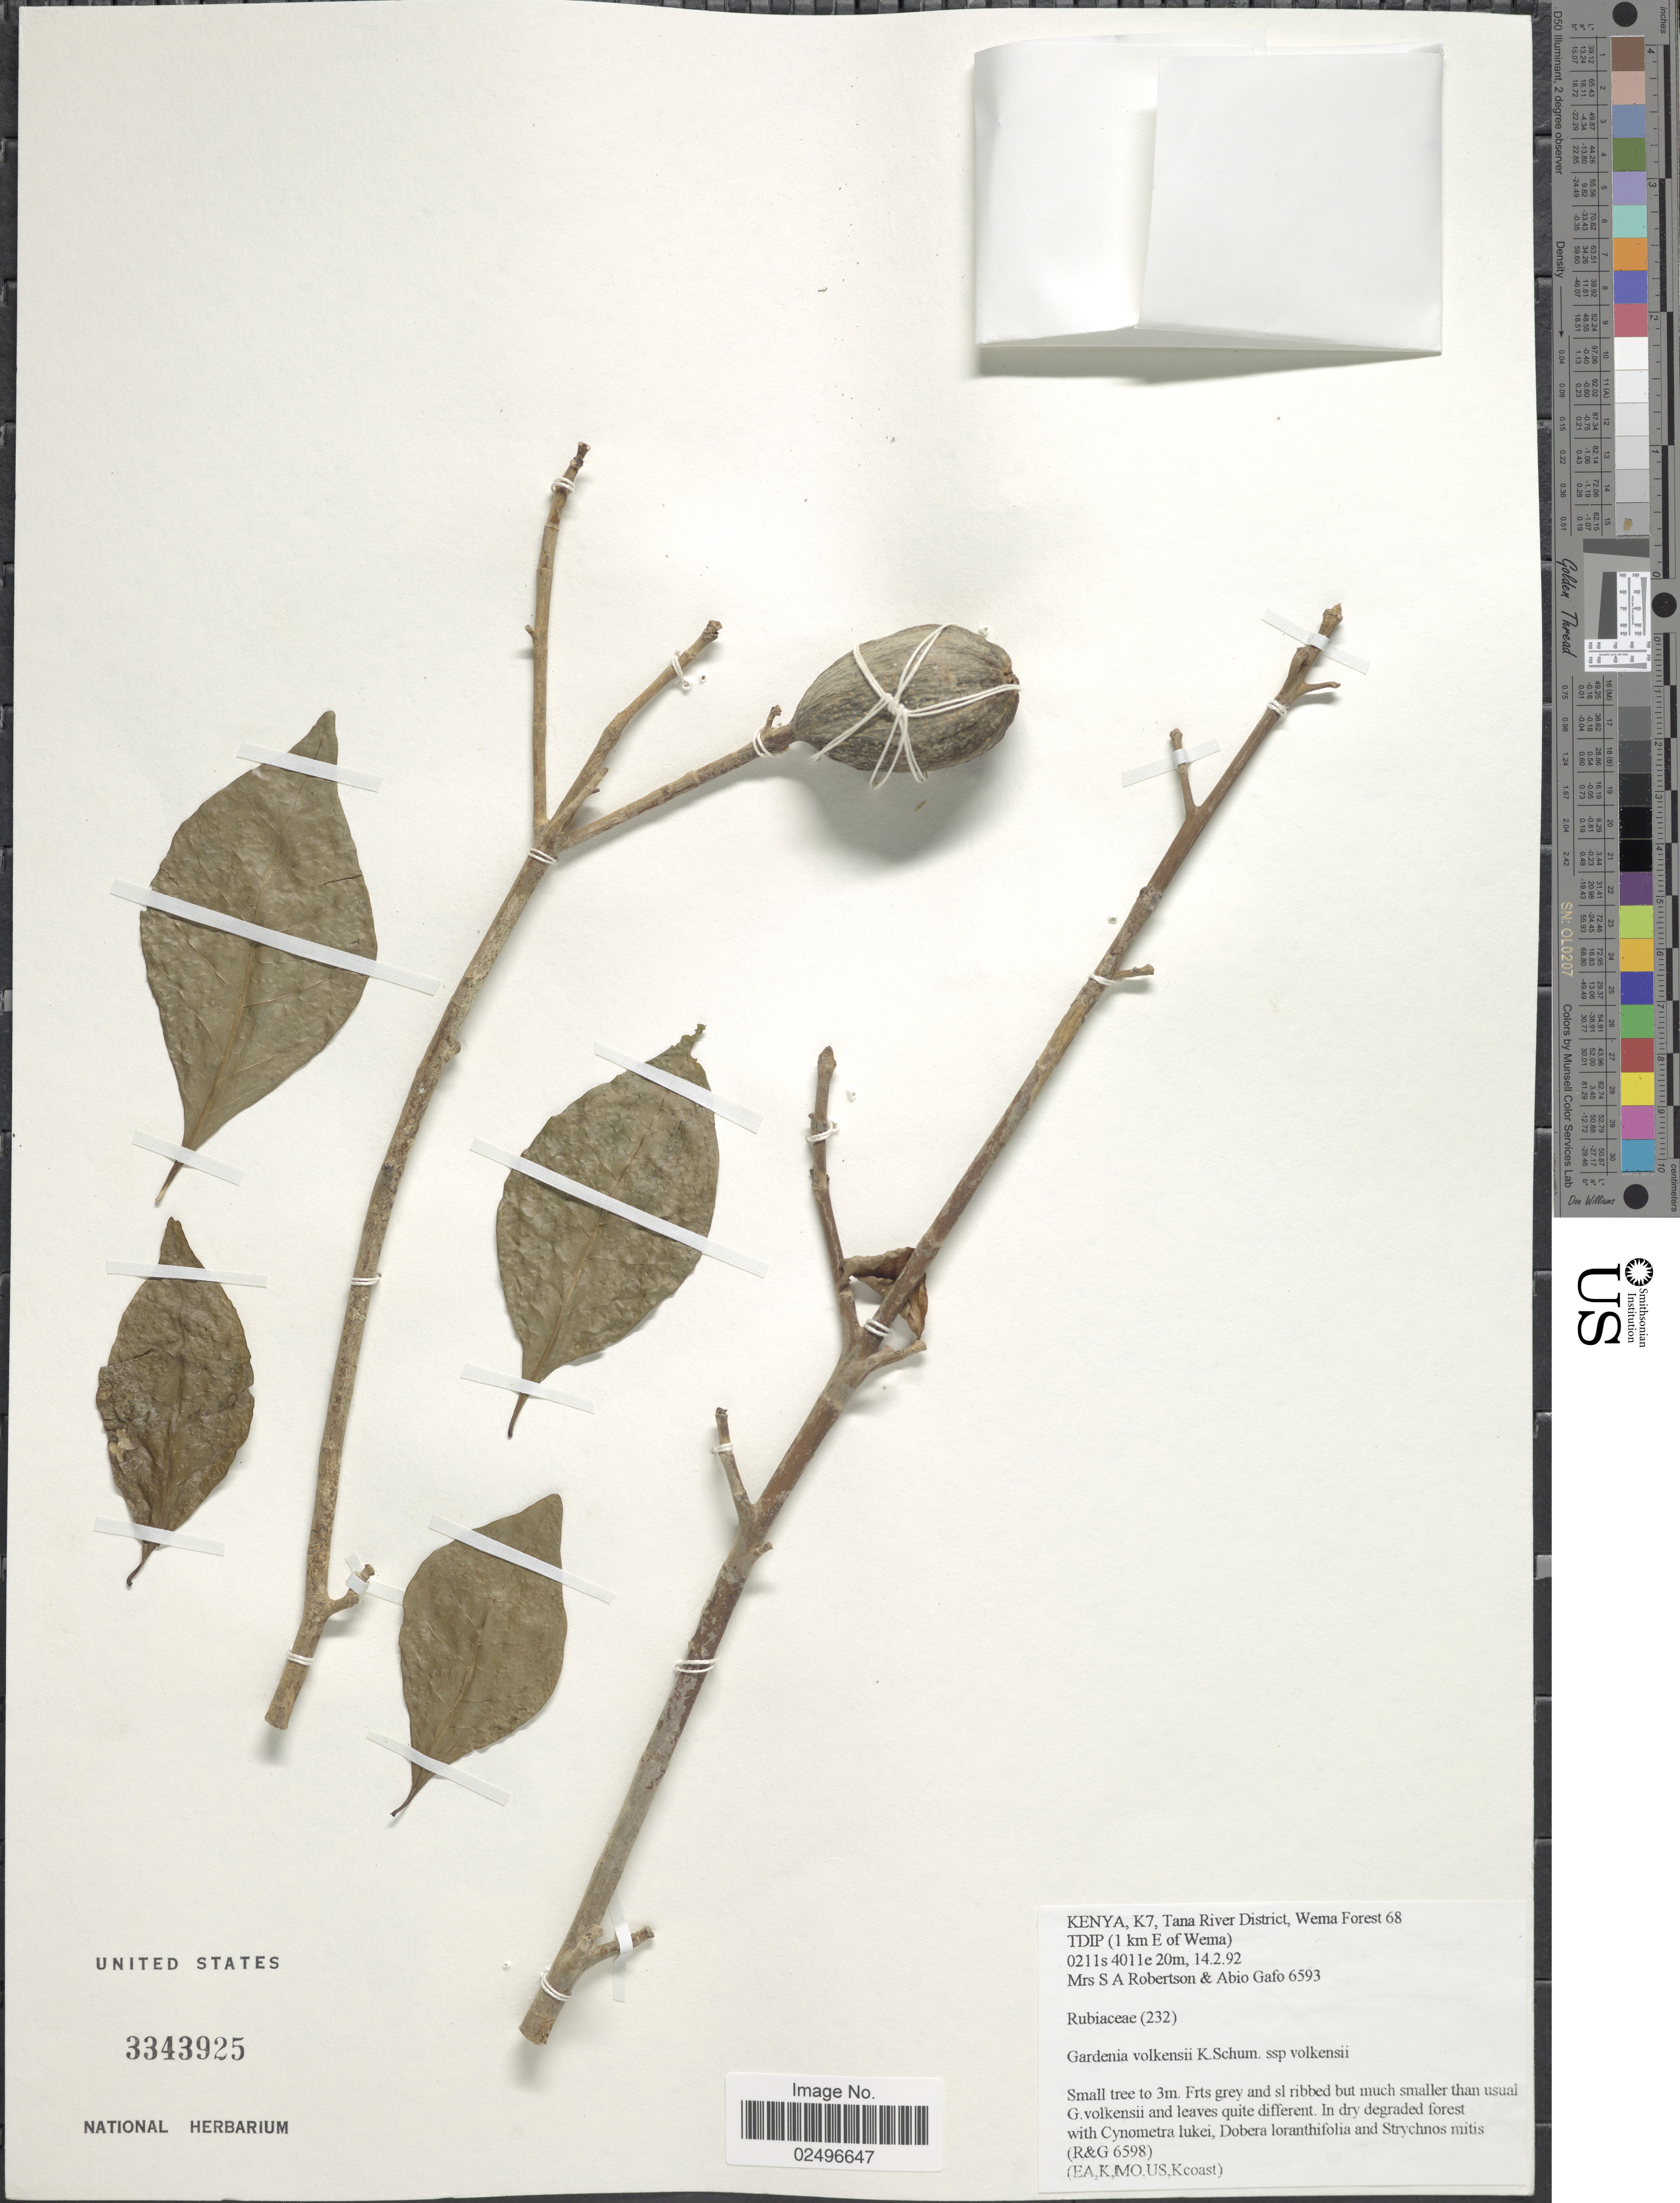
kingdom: Plantae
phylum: Tracheophyta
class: Magnoliopsida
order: Gentianales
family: Rubiaceae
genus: Gardenia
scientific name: Gardenia volkensii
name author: K. Schum.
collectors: Mrs. S. A. Robertson & A. Gafo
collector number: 6593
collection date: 1992-02-14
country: Kenya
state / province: Tana River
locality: K7, Tana River District, Wema Forest 68 TDIP (1 km E of Wema)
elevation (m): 20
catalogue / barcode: US 3343925